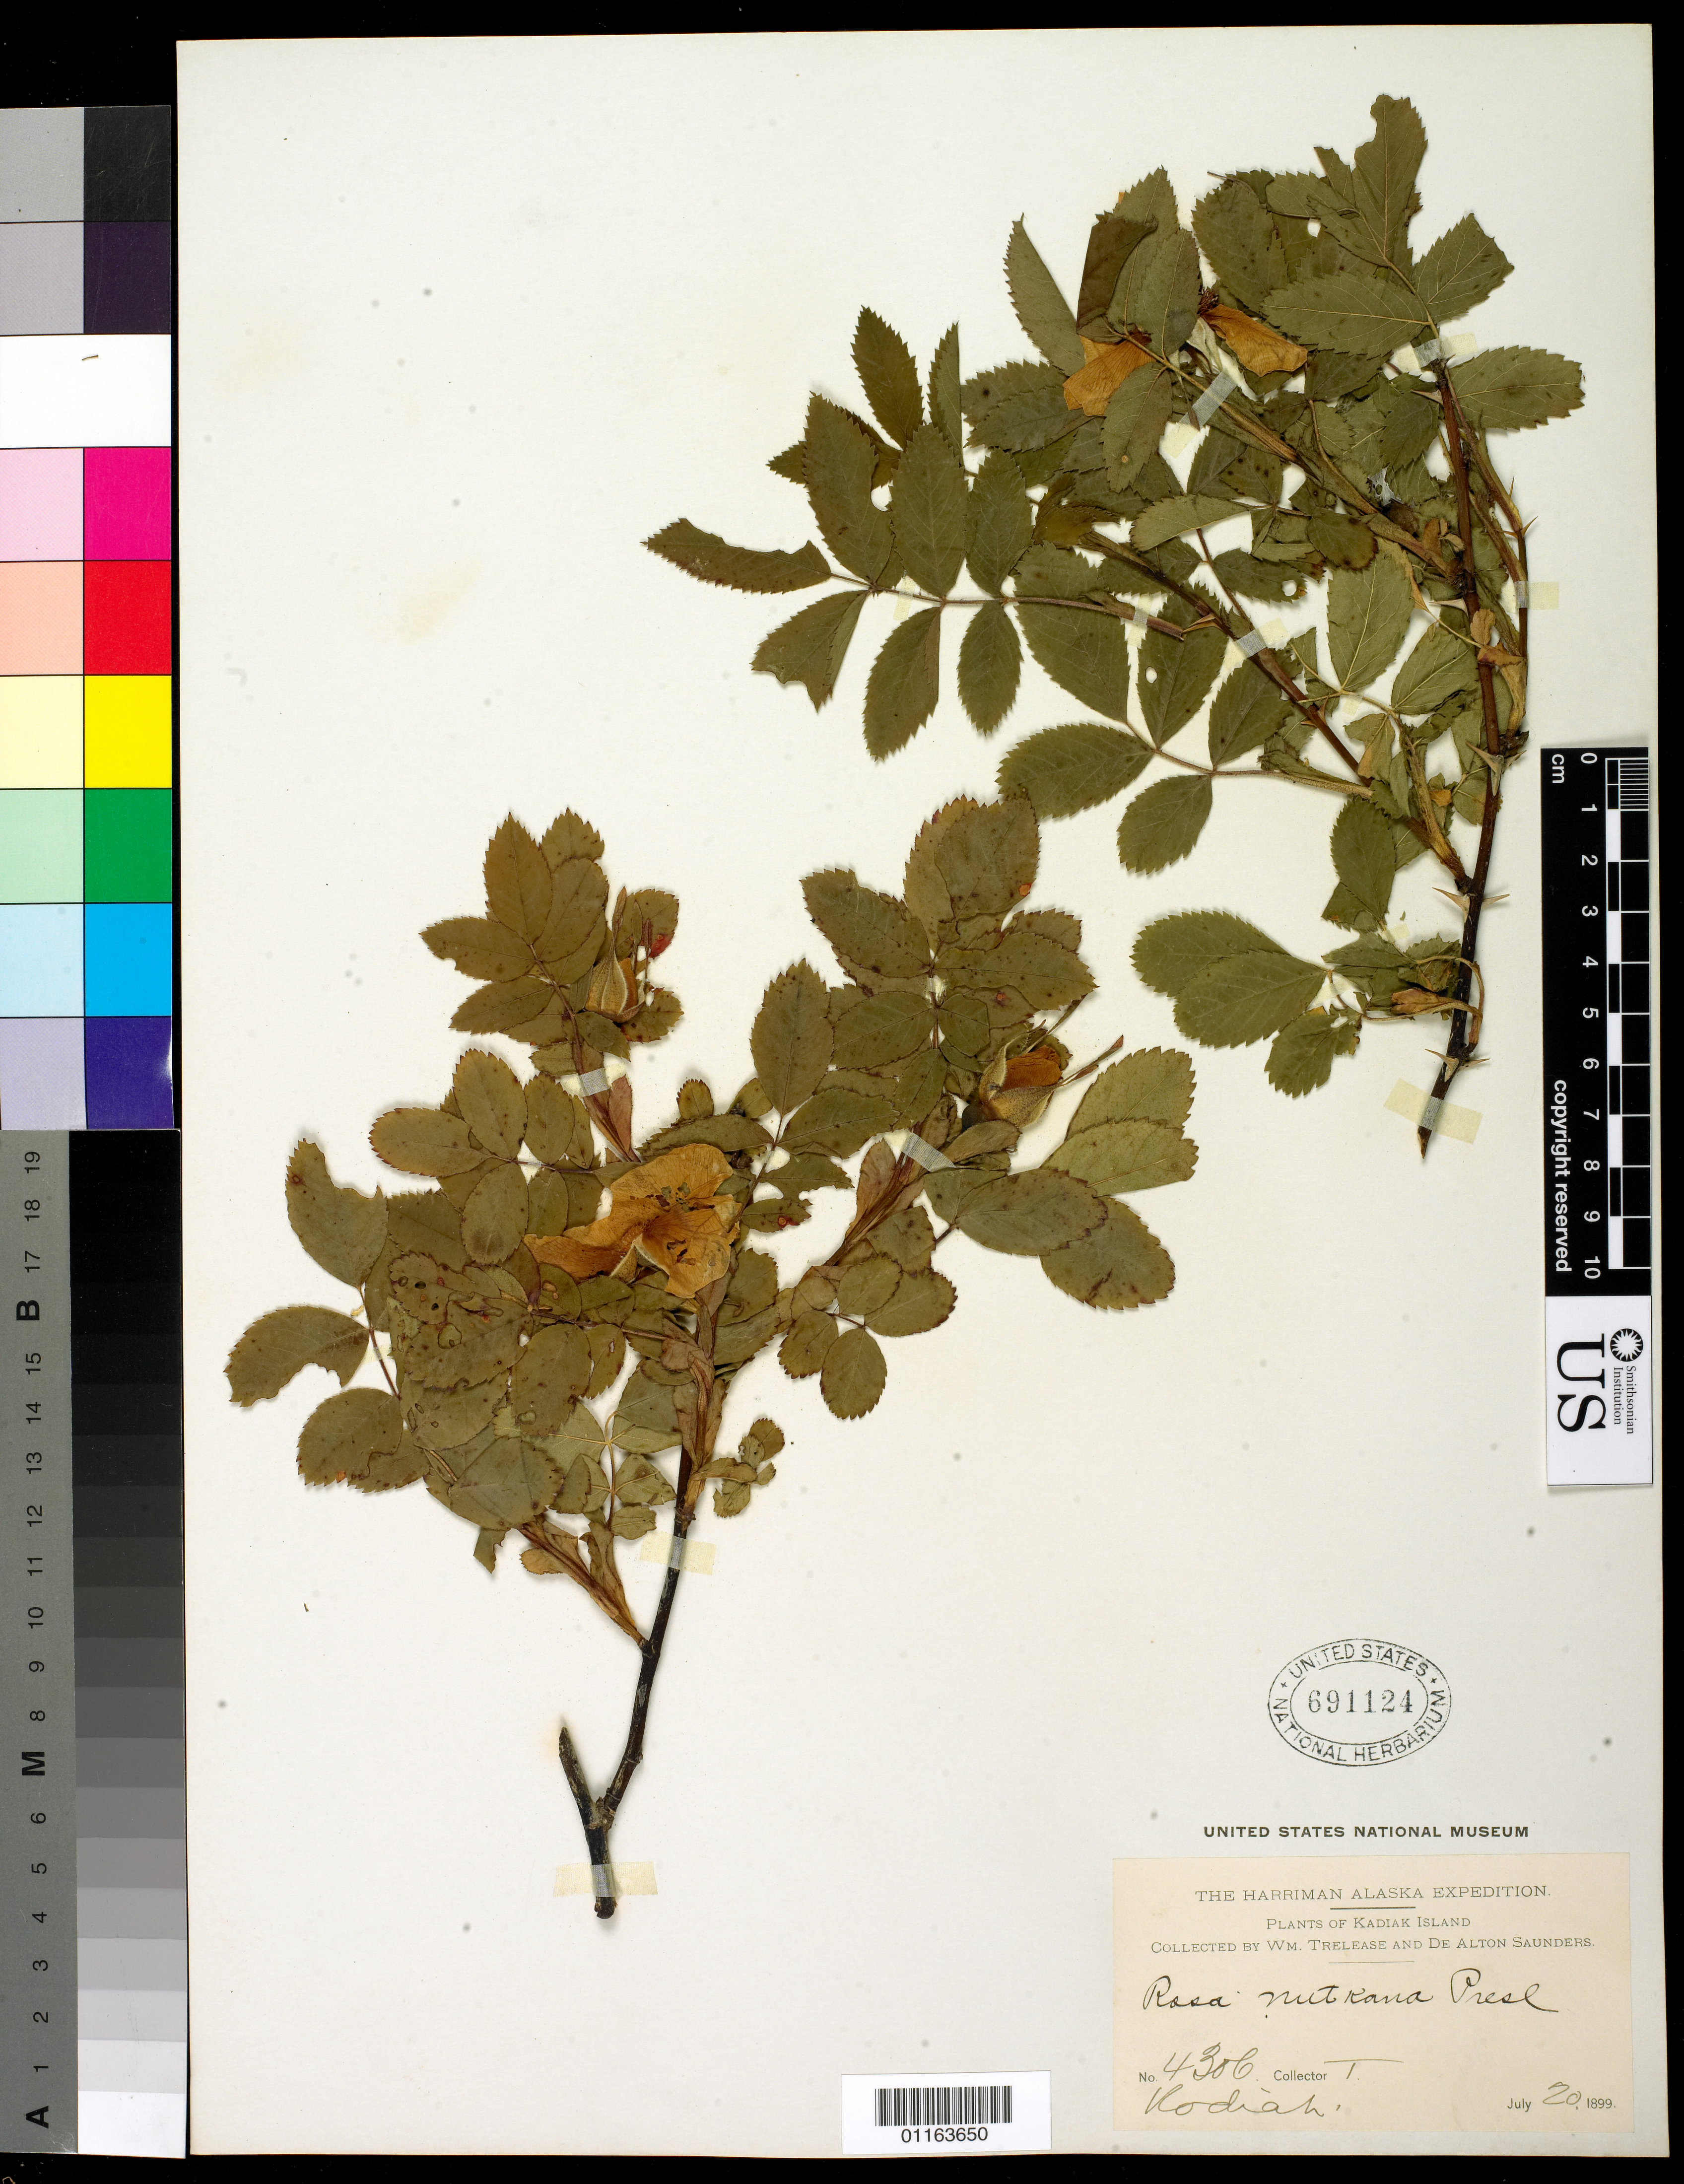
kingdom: Plantae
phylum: Tracheophyta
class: Magnoliopsida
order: Rosales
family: Rosaceae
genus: Rosa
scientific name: Rosa nutkana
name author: C. Presl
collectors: W. Trelease & D. Saunders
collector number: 4306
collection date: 1899-07-20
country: United States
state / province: Alaska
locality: Kodiak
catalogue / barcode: US 691124